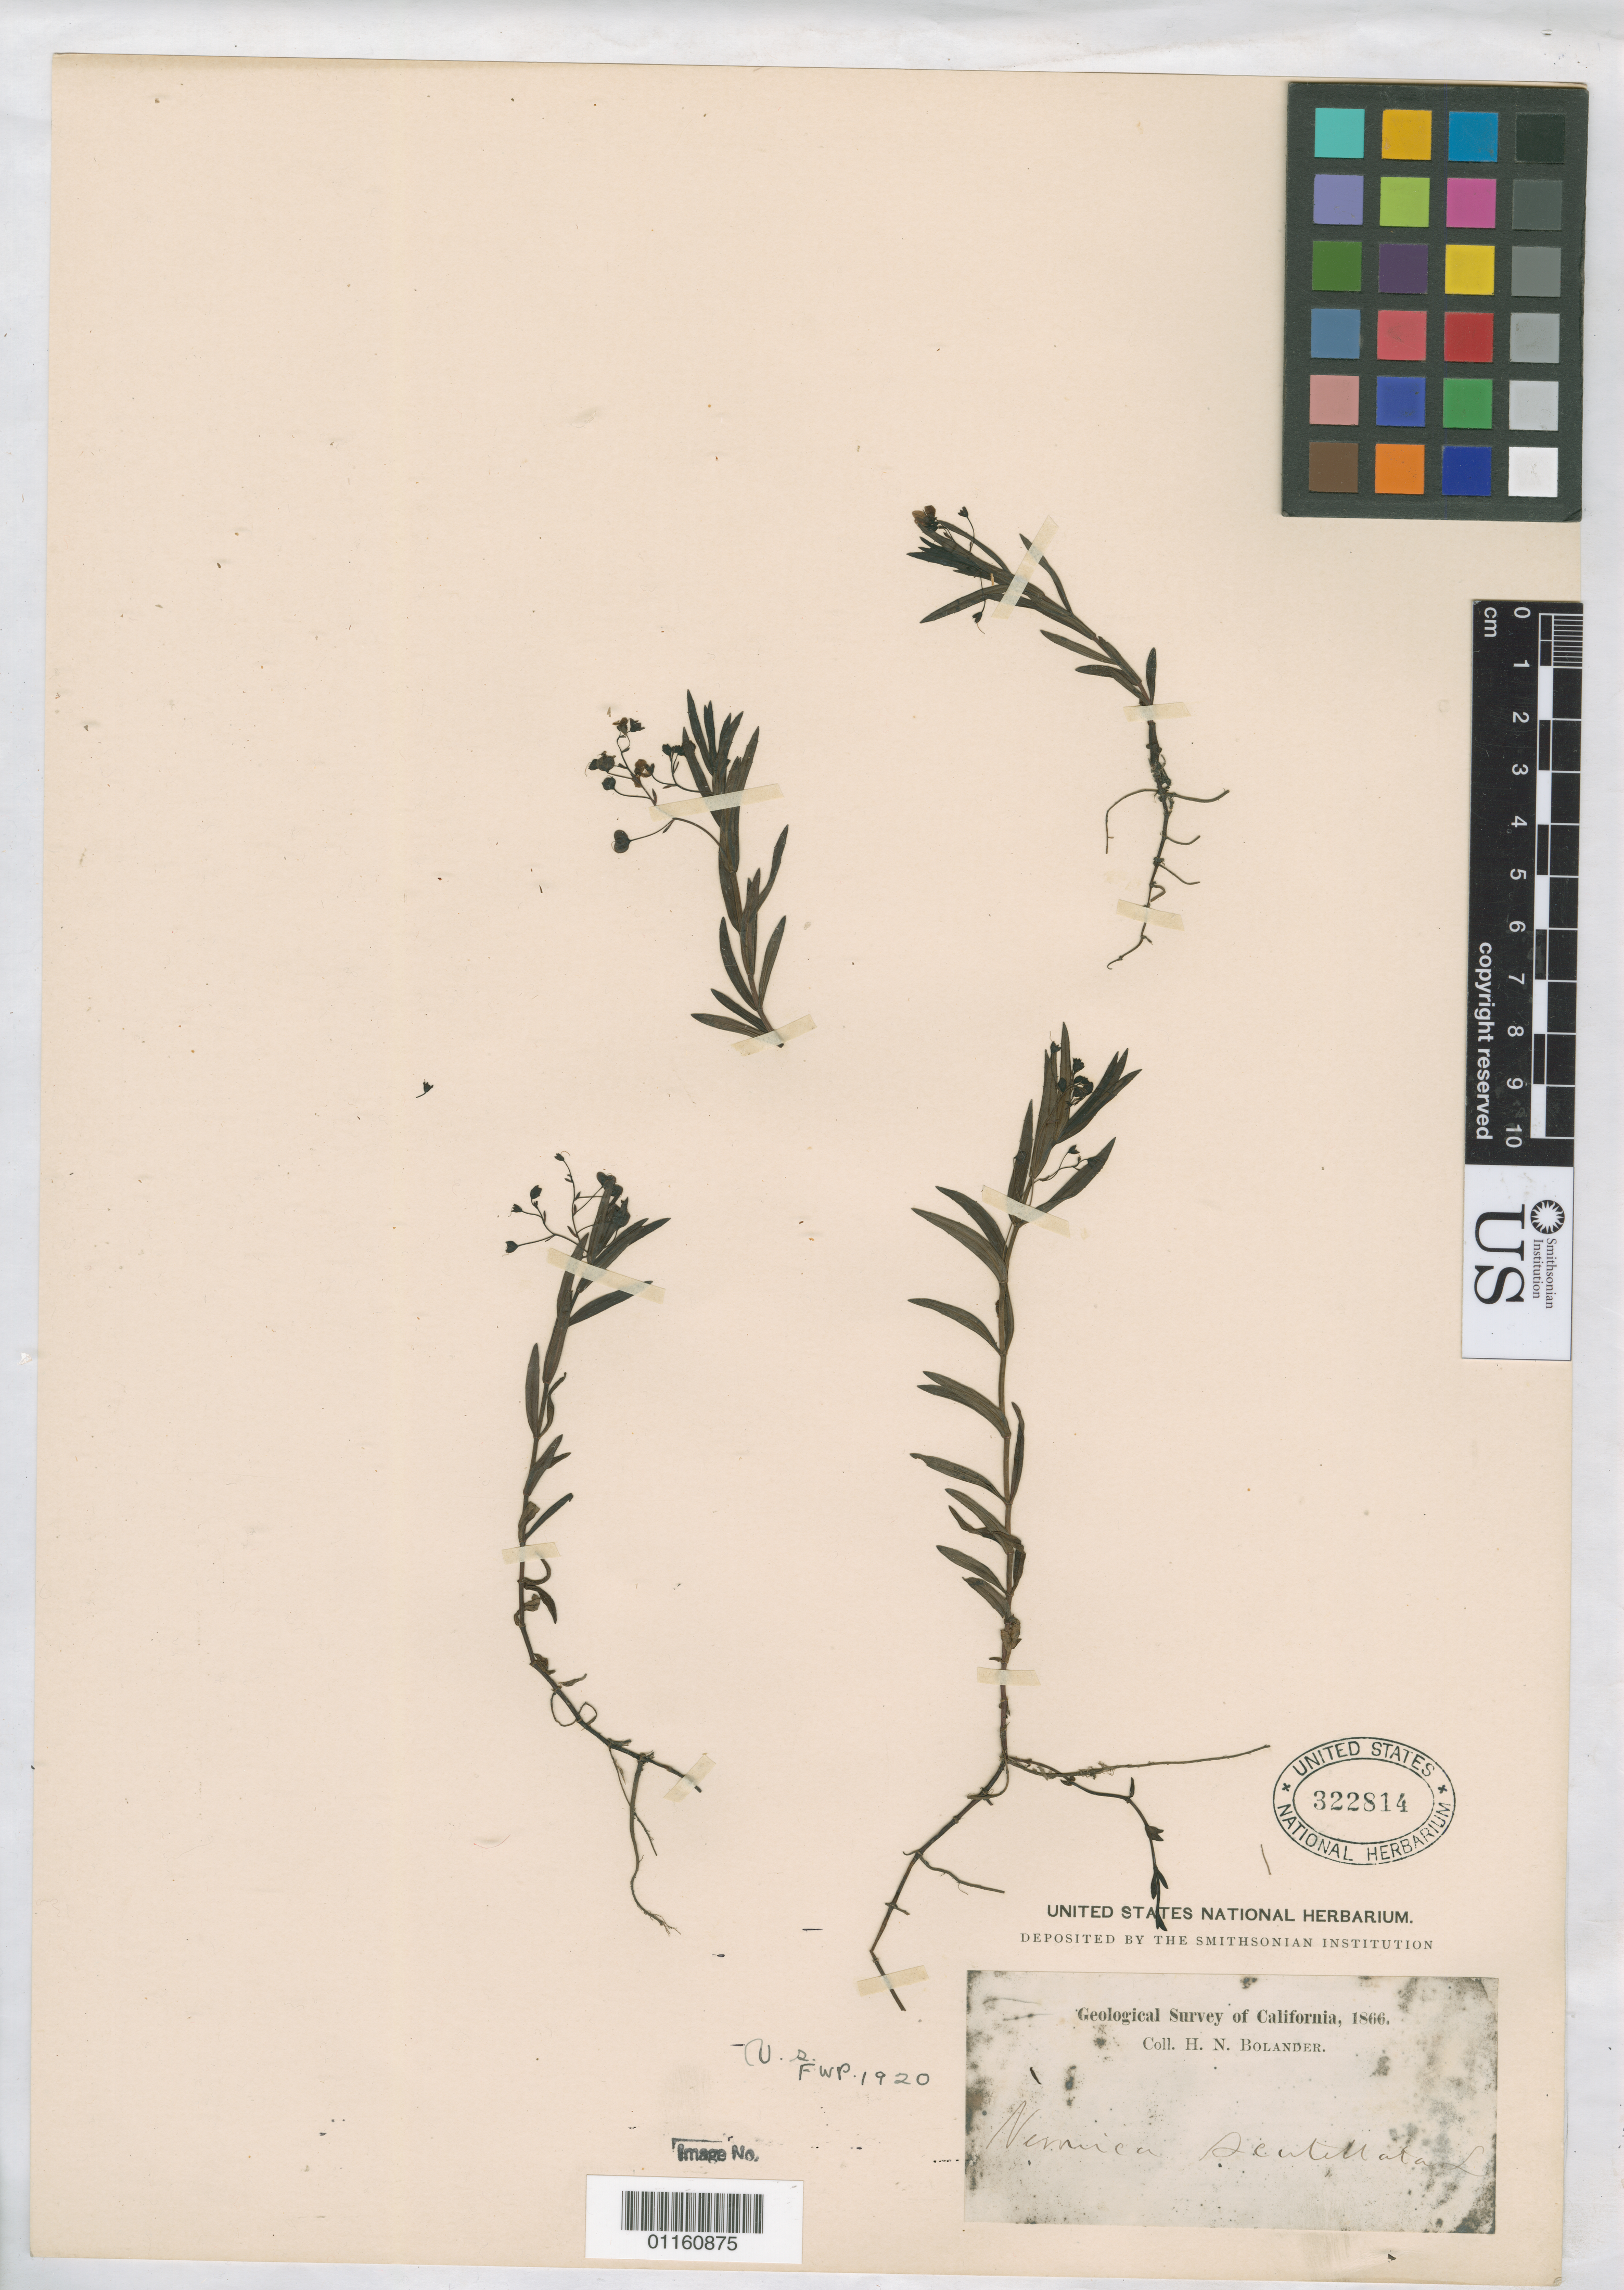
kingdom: Plantae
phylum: Tracheophyta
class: Magnoliopsida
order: Lamiales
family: Plantaginaceae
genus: Veronica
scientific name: Veronica scutellata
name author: L.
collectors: H. Bolander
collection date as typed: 1866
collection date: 1866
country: United States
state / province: California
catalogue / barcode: US 322814